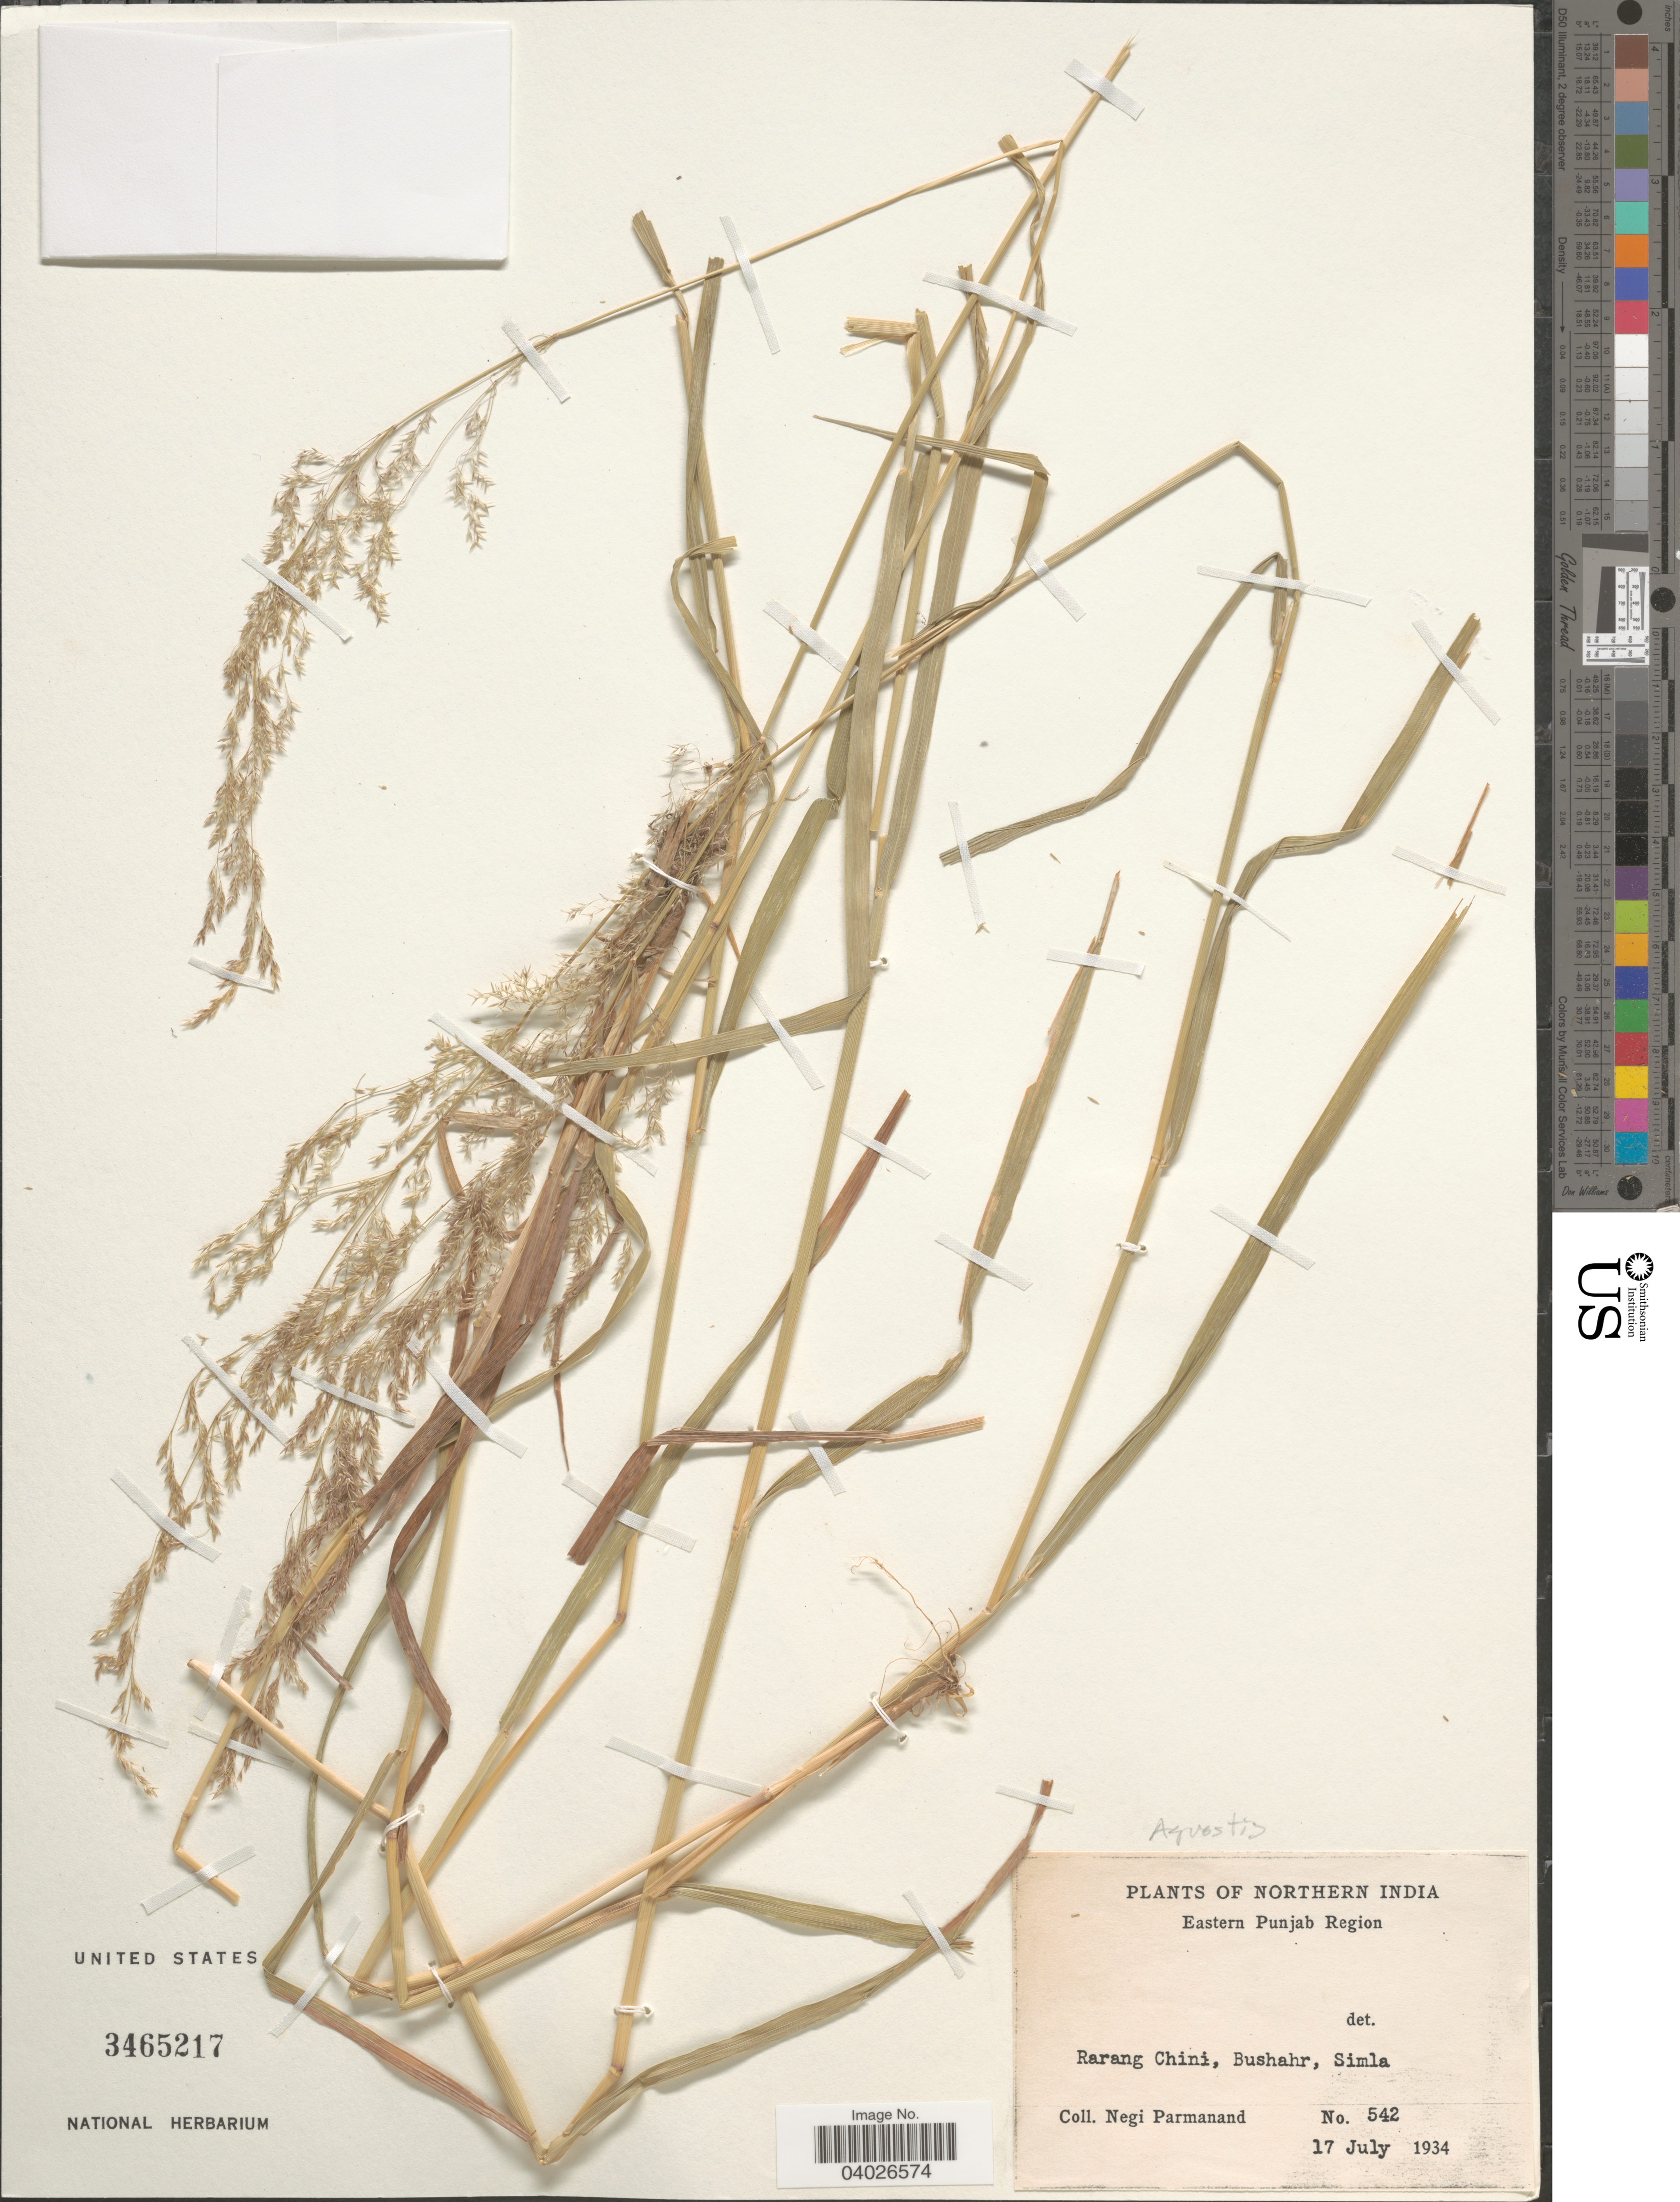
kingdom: Plantae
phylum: Tracheophyta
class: Liliopsida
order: Poales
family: Poaceae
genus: Agrostis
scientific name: Agrostis sp.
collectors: N. Parmanand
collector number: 542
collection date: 1934-07-17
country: India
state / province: Himachal Pradesh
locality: Northern India. Eastern Punjab Region. Rarang Chini, Bushahr, Simla.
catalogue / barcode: US 3465217